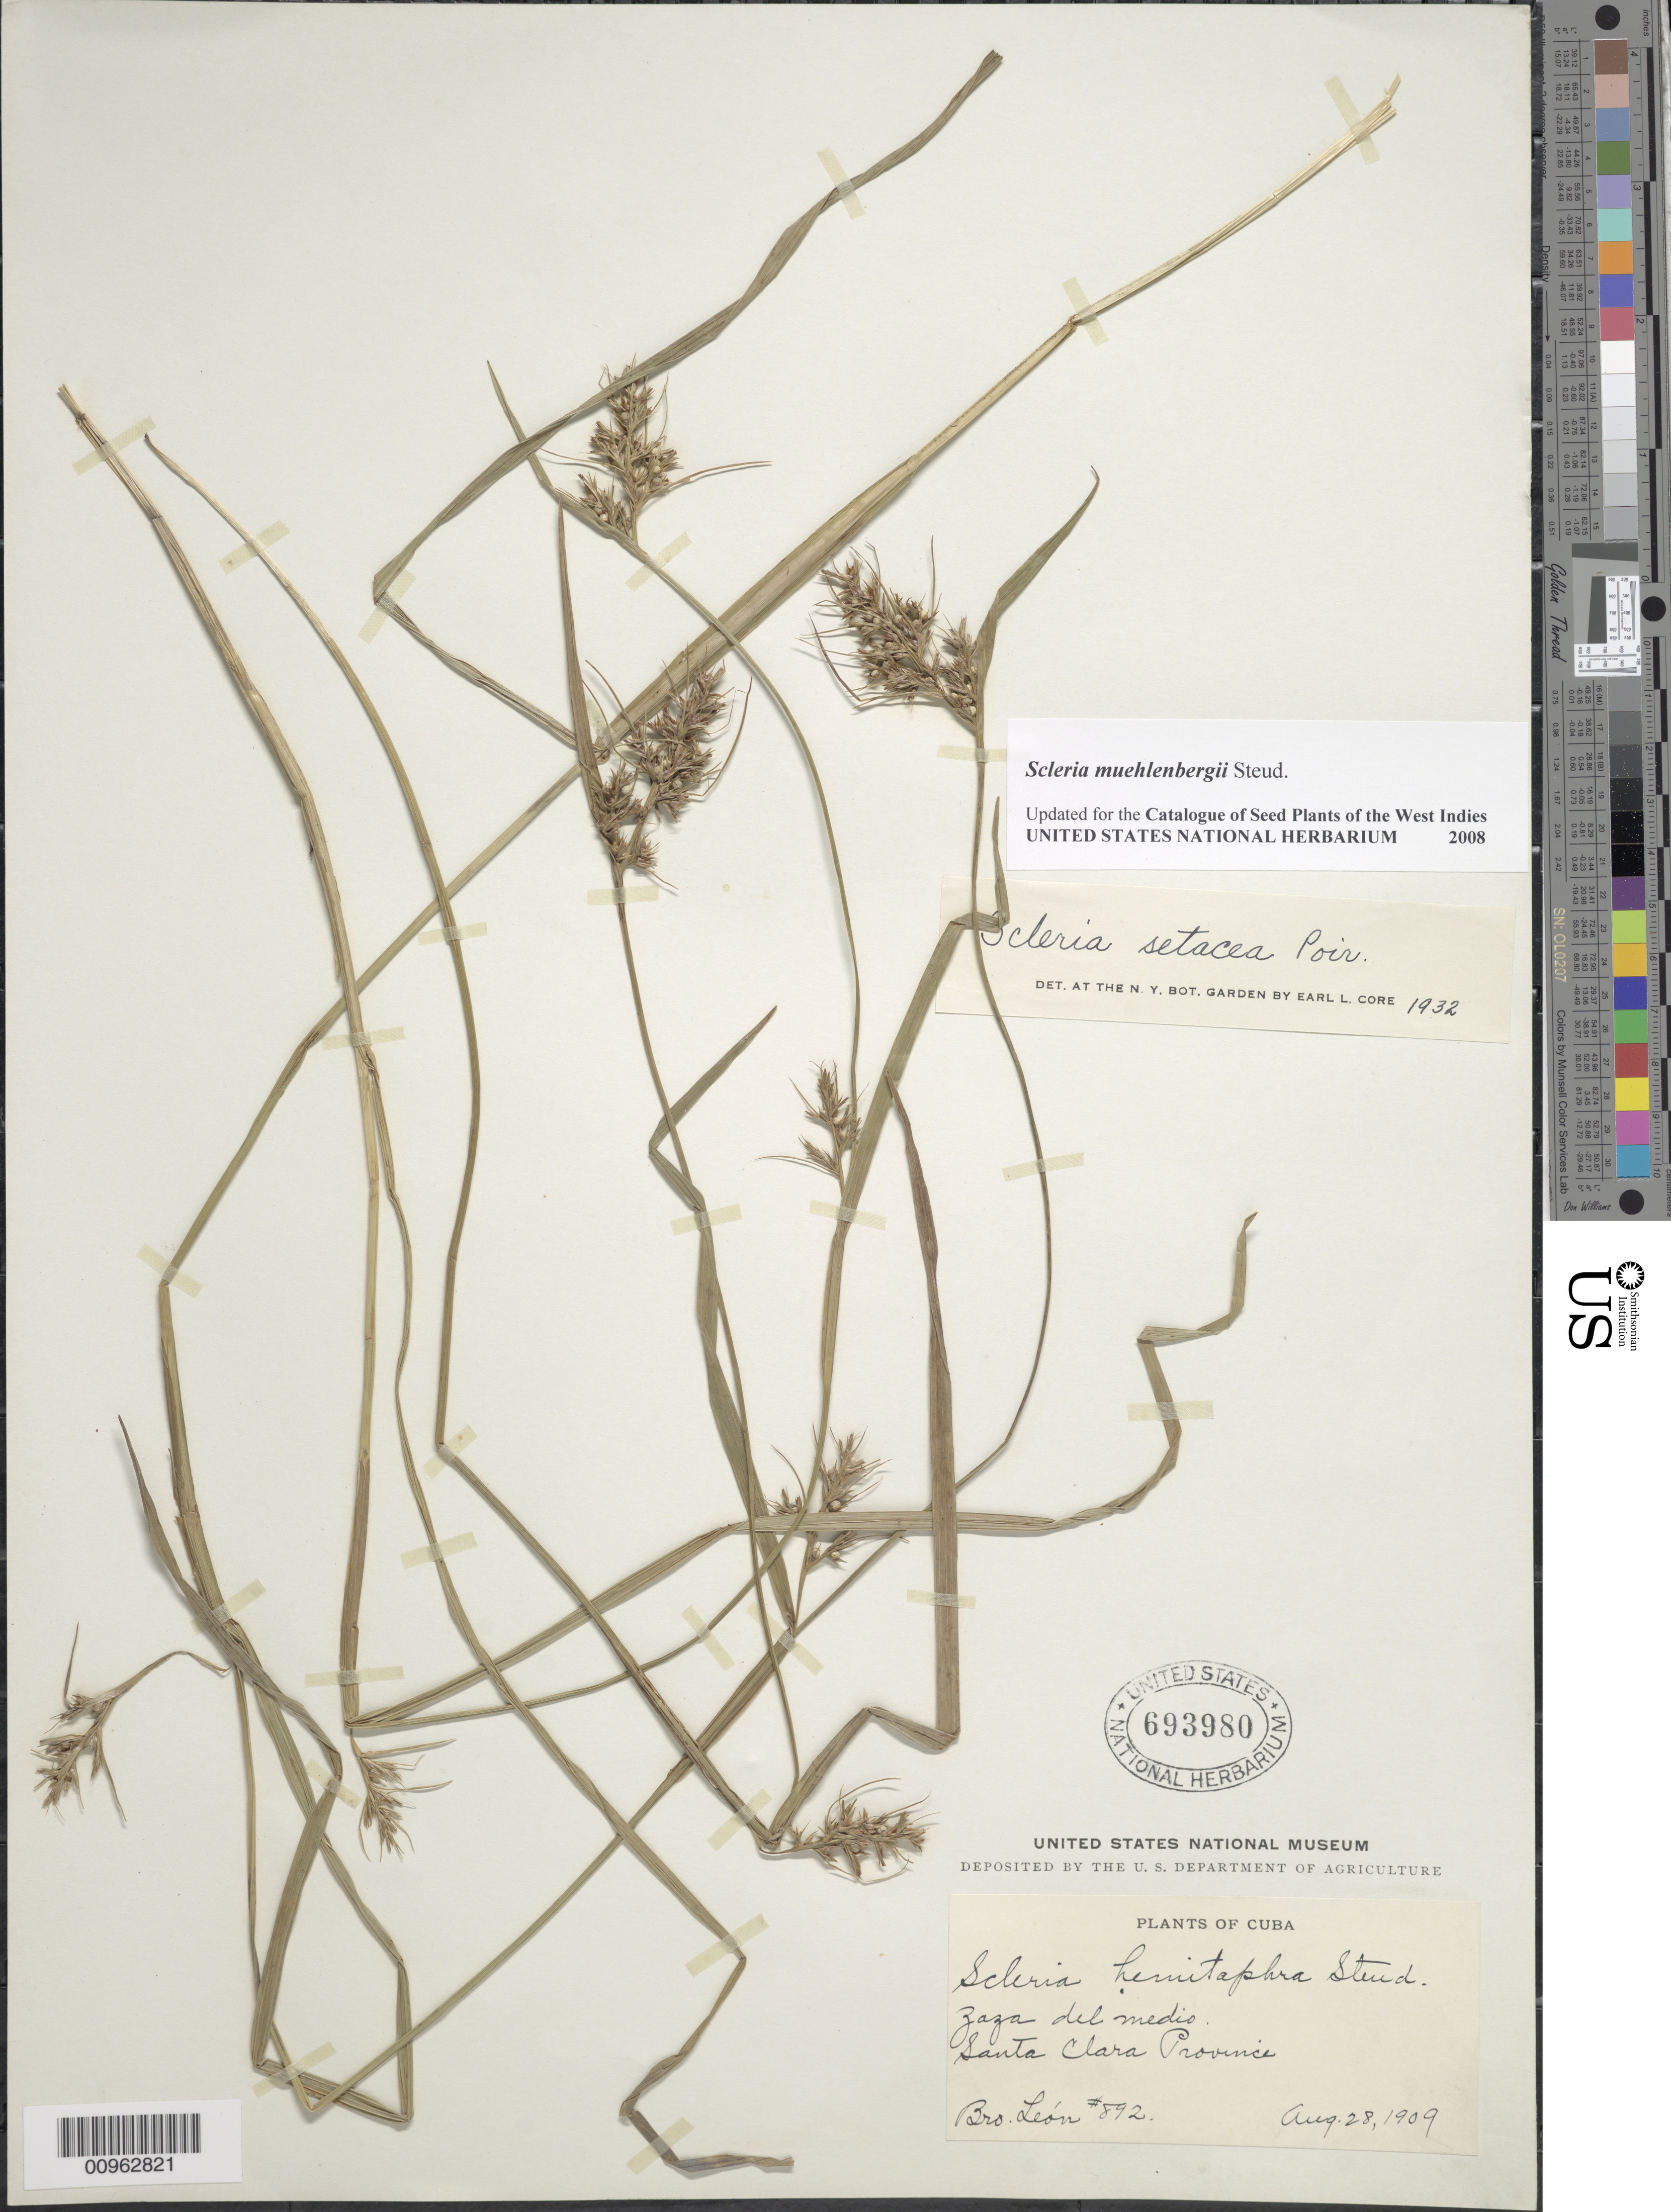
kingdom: Plantae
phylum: Tracheophyta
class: Liliopsida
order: Poales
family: Cyperaceae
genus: Scleria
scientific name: Scleria muehlenbergii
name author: Steud.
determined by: Strong, M. T., (US), Smithsonian Institution - National Museum of Natural History (UNITED STATES)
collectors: Bro. León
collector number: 892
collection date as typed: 28 Aug 1909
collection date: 1909-08-28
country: Cuba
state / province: Sancti Spiritus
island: Cuba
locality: Zaza del Medio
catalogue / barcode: US 693980